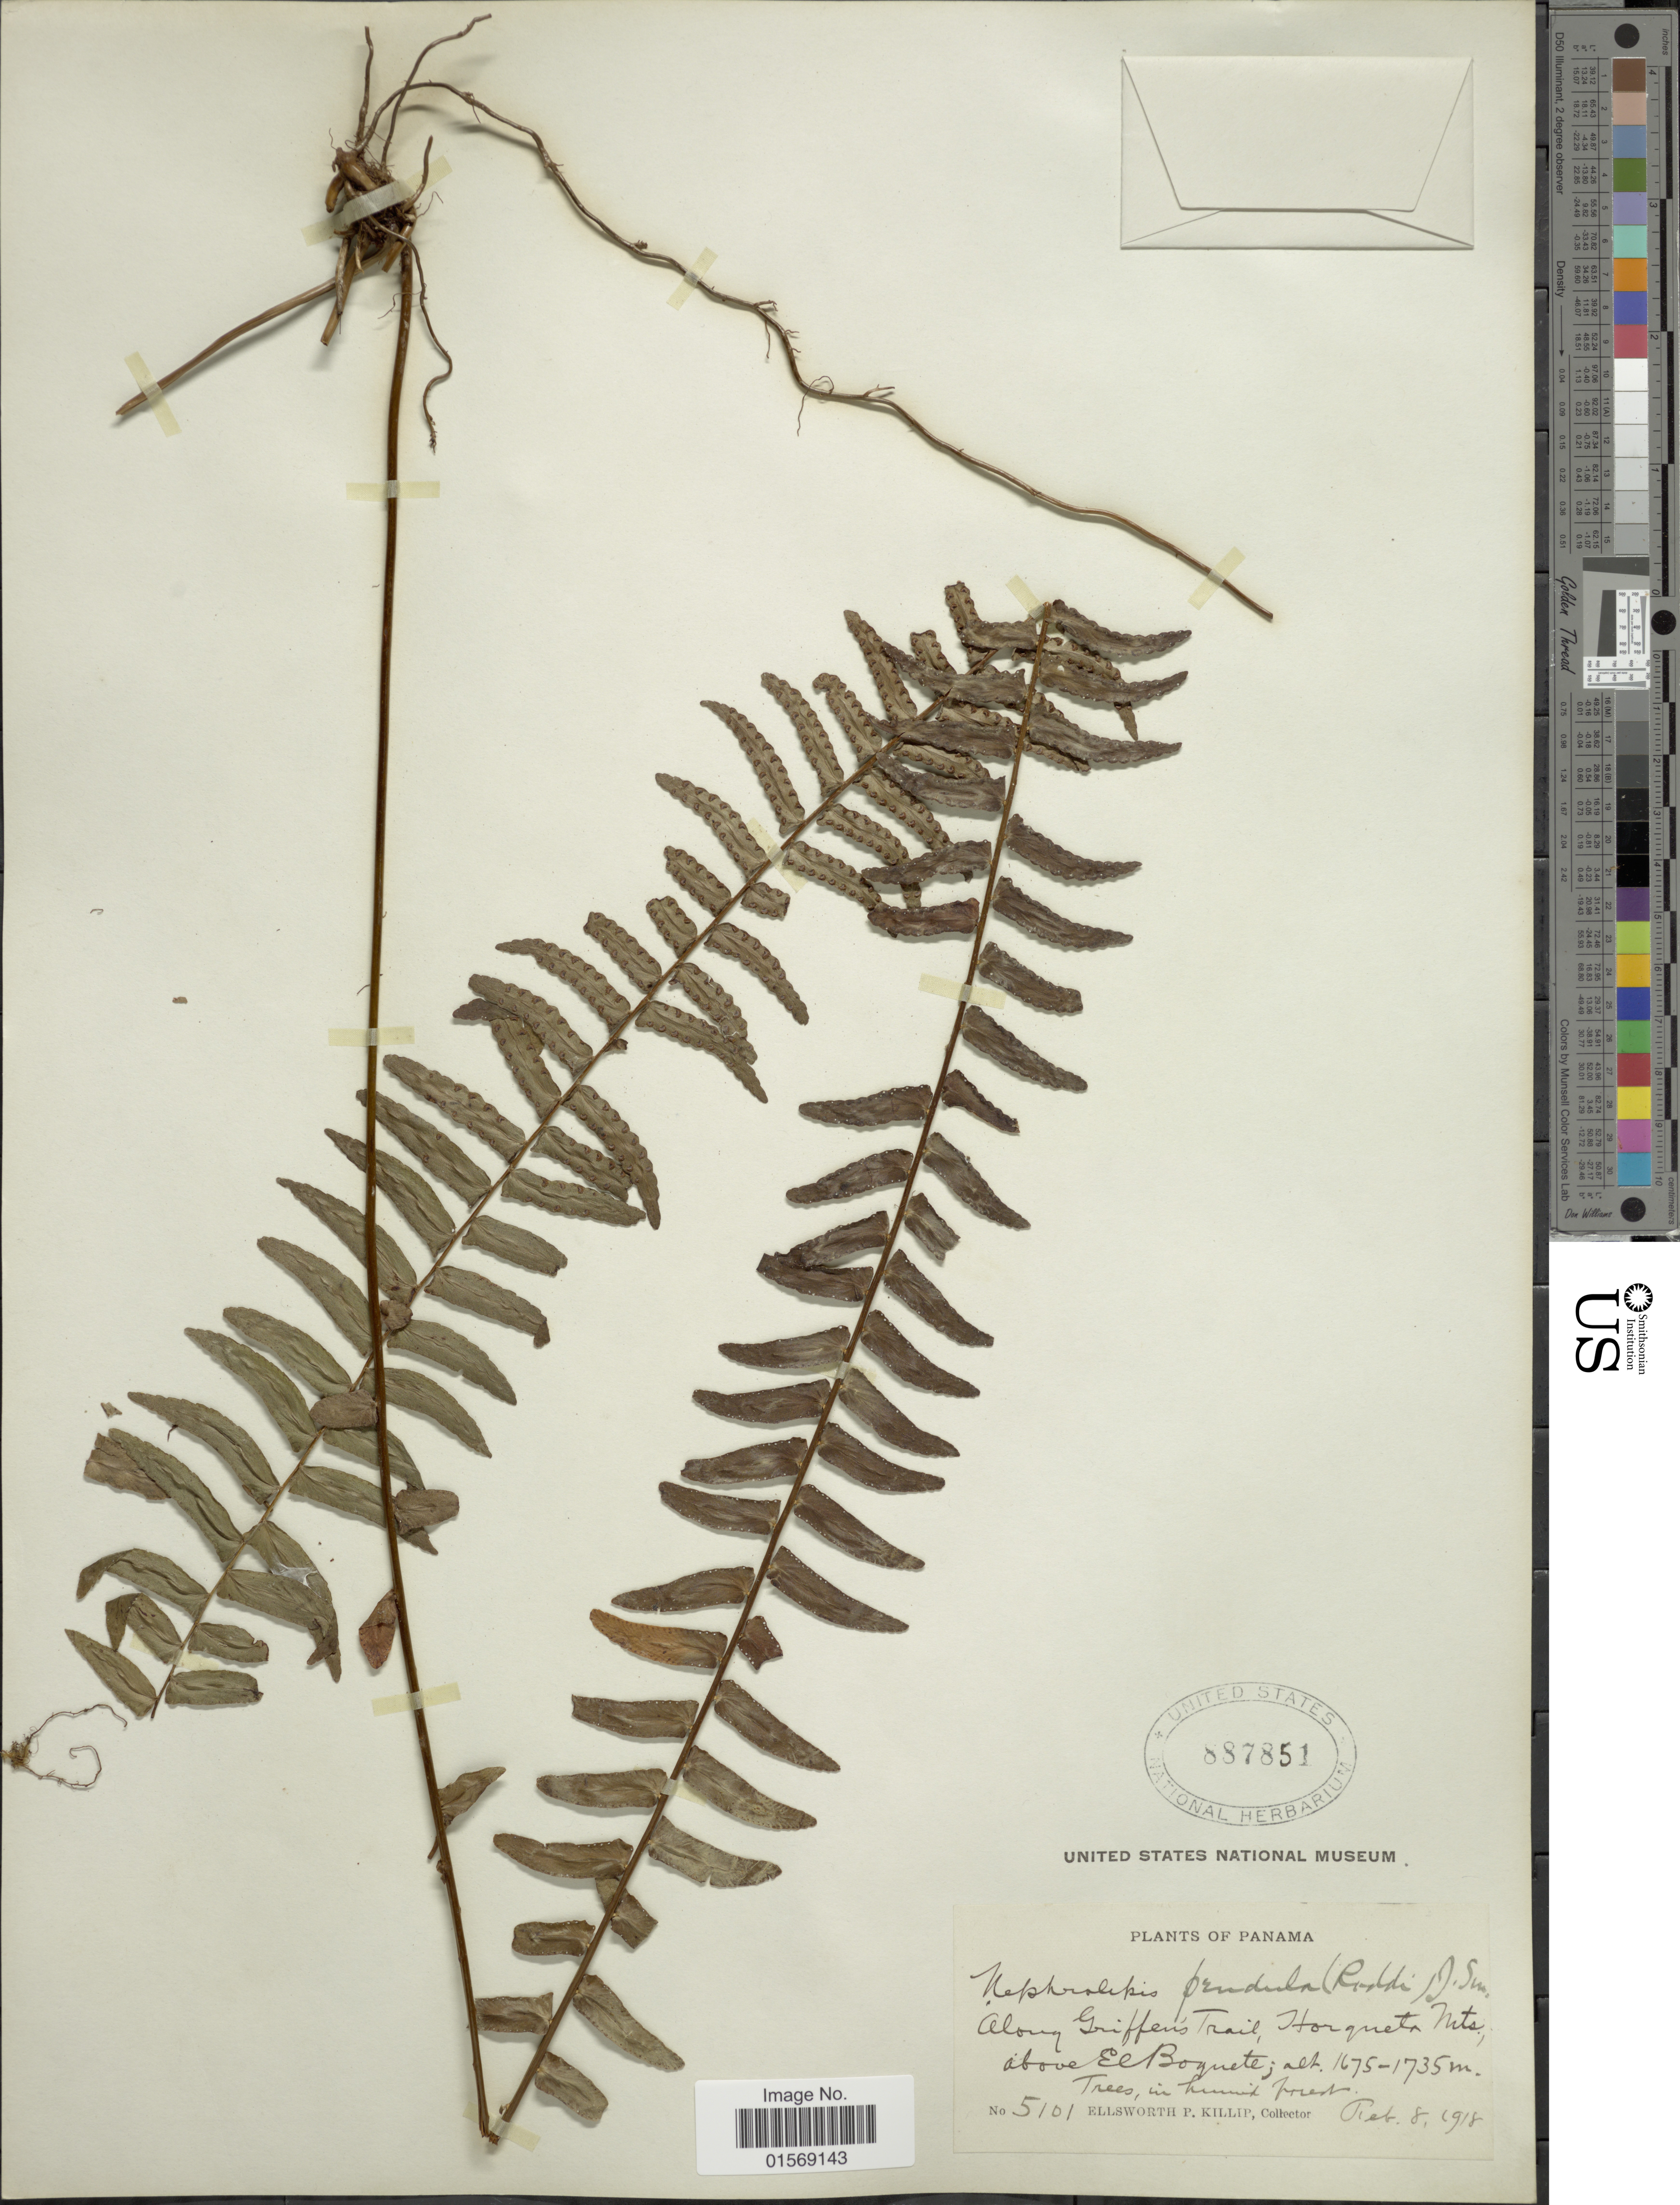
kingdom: Plantae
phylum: Tracheophyta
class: Polypodiopsida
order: Polypodiales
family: Nephrolepidaceae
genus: Nephrolepis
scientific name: Nephrolepis pendula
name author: (Raddi) J. Sm.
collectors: E. P. Killip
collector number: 5101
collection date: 1918-02-08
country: Panama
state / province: Chiriqui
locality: Above Griffen's Trail, Horqueta Mts., above El Boquete.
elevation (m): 1675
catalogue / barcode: US 887851